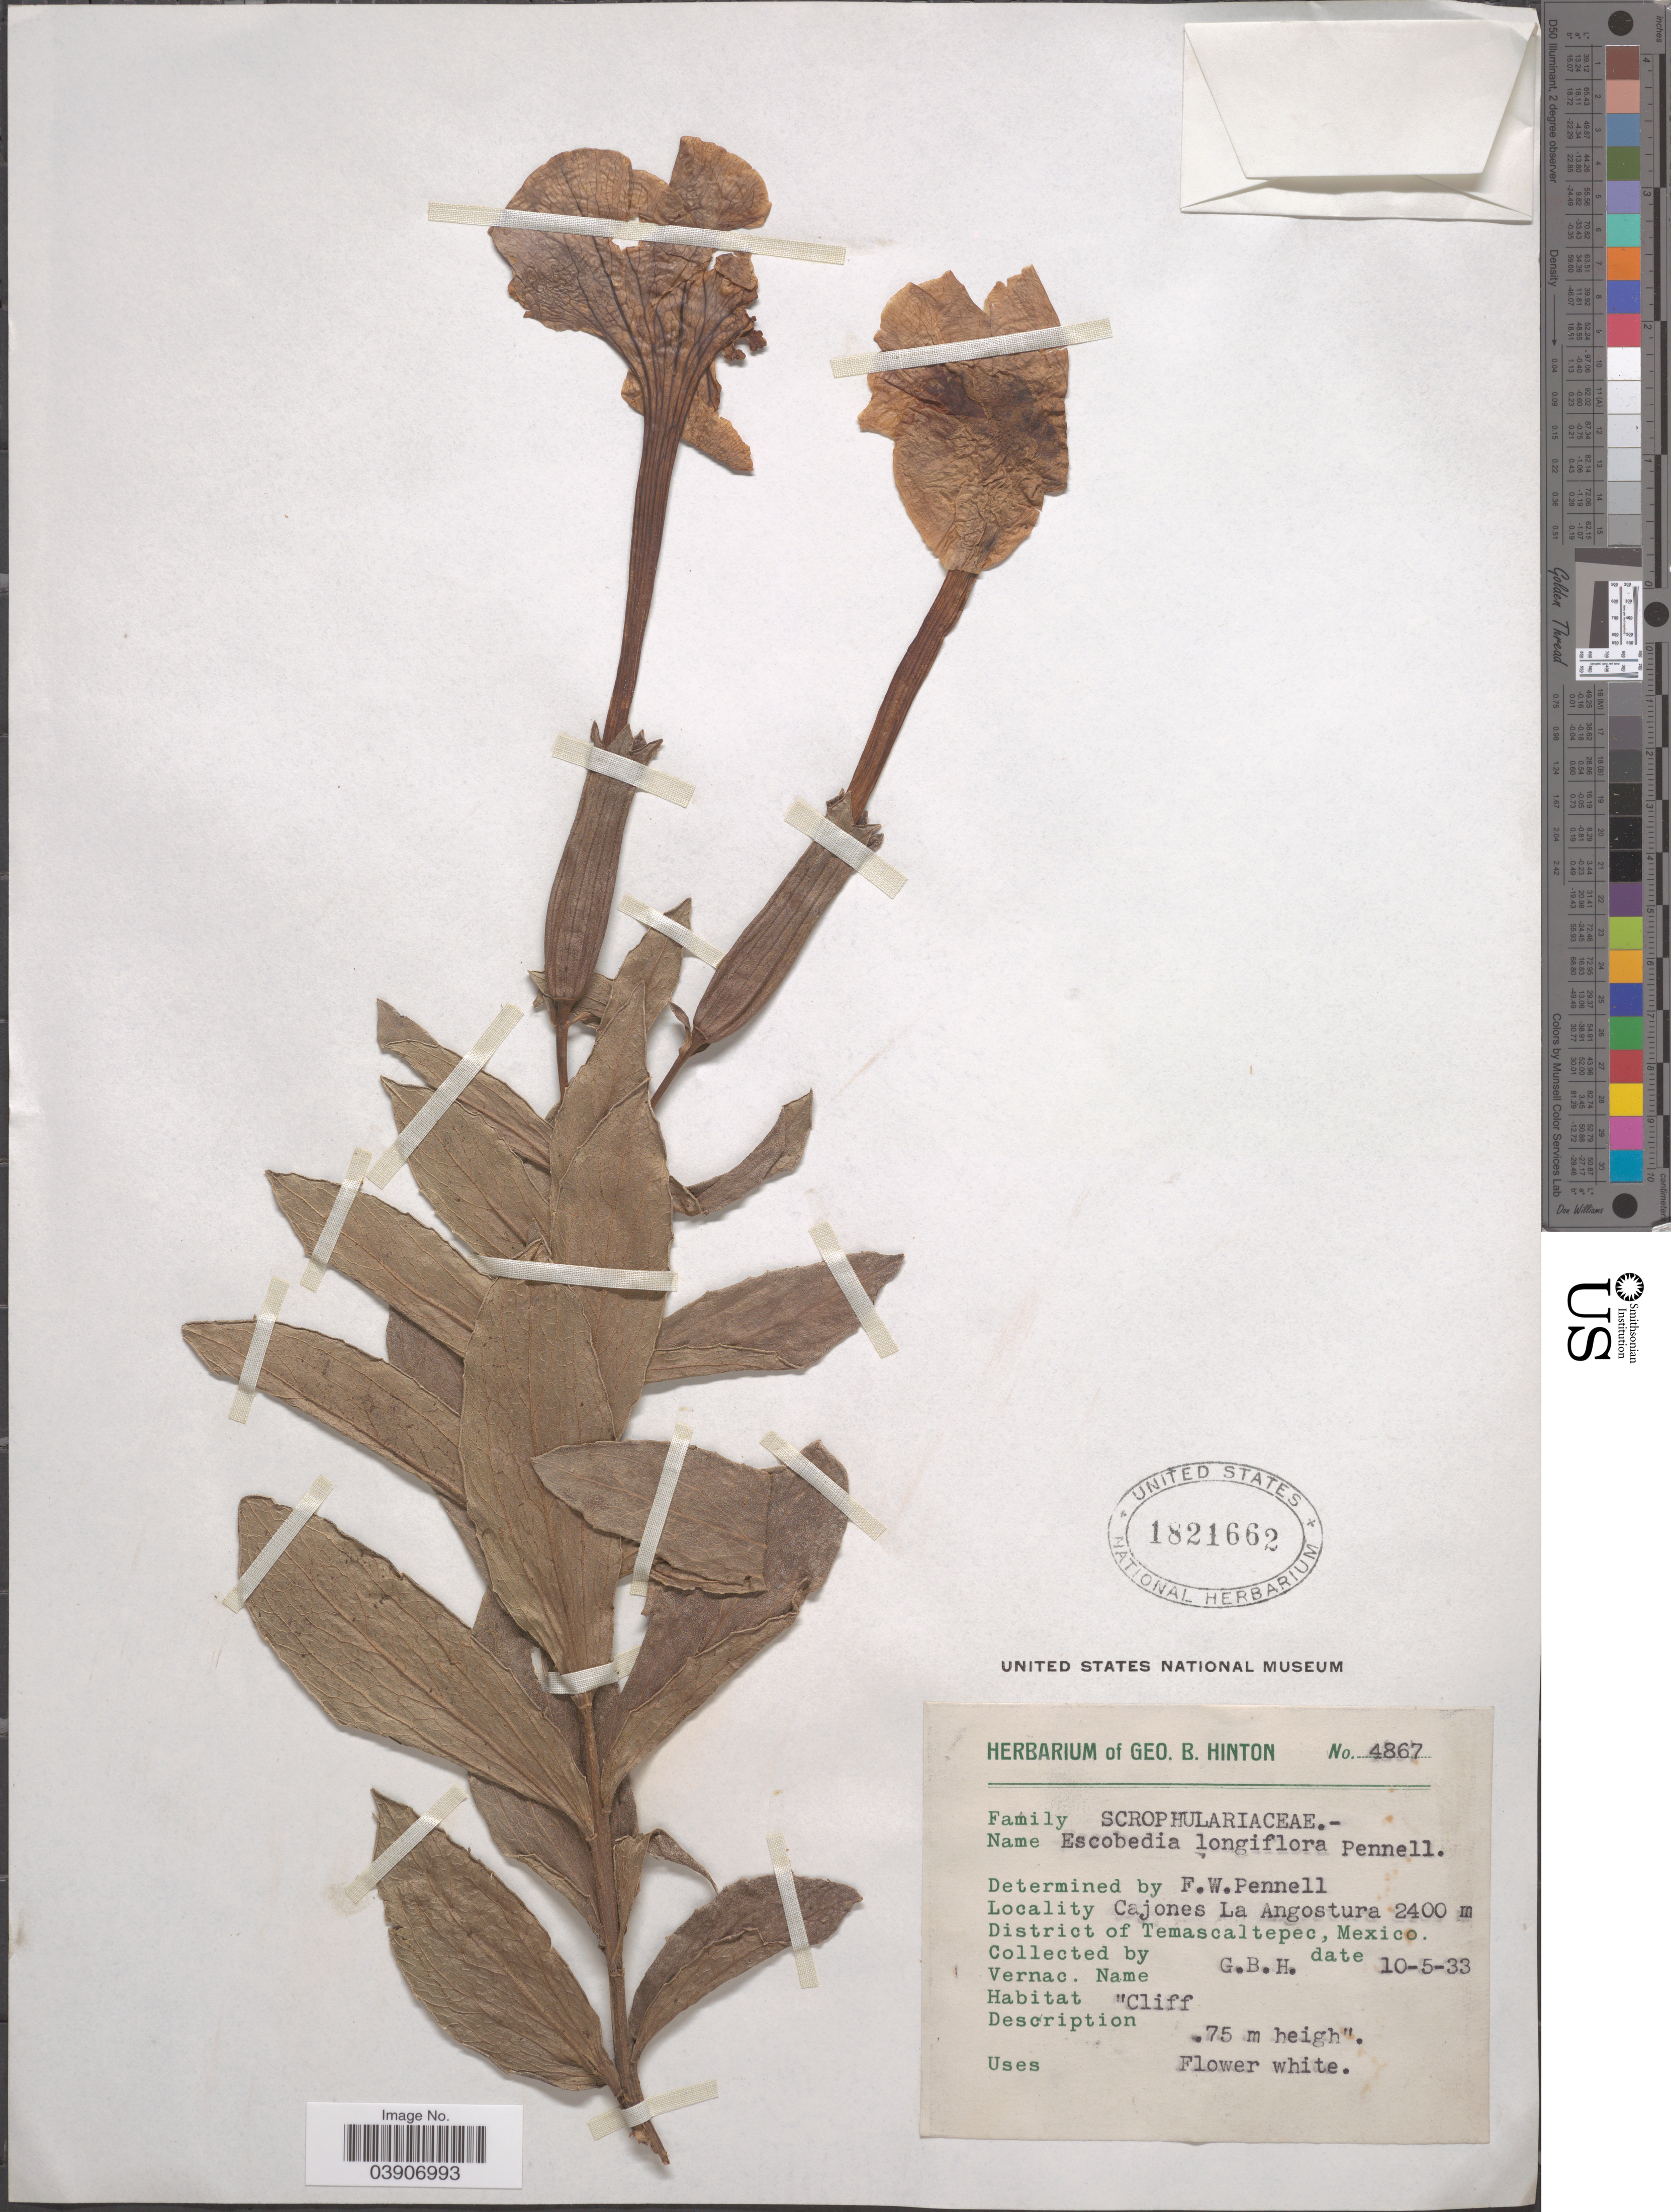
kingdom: Plantae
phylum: Tracheophyta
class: Magnoliopsida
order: Lamiales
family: Orobanchaceae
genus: Escobedia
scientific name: Escobedia longiflora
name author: Pennell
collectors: G. B. Hinton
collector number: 4867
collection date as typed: Transcribed d/m/y: 10/5/33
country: Mexico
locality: Cajones La Angostura. District of Temascaltepec.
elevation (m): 2400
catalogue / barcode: US 1821662